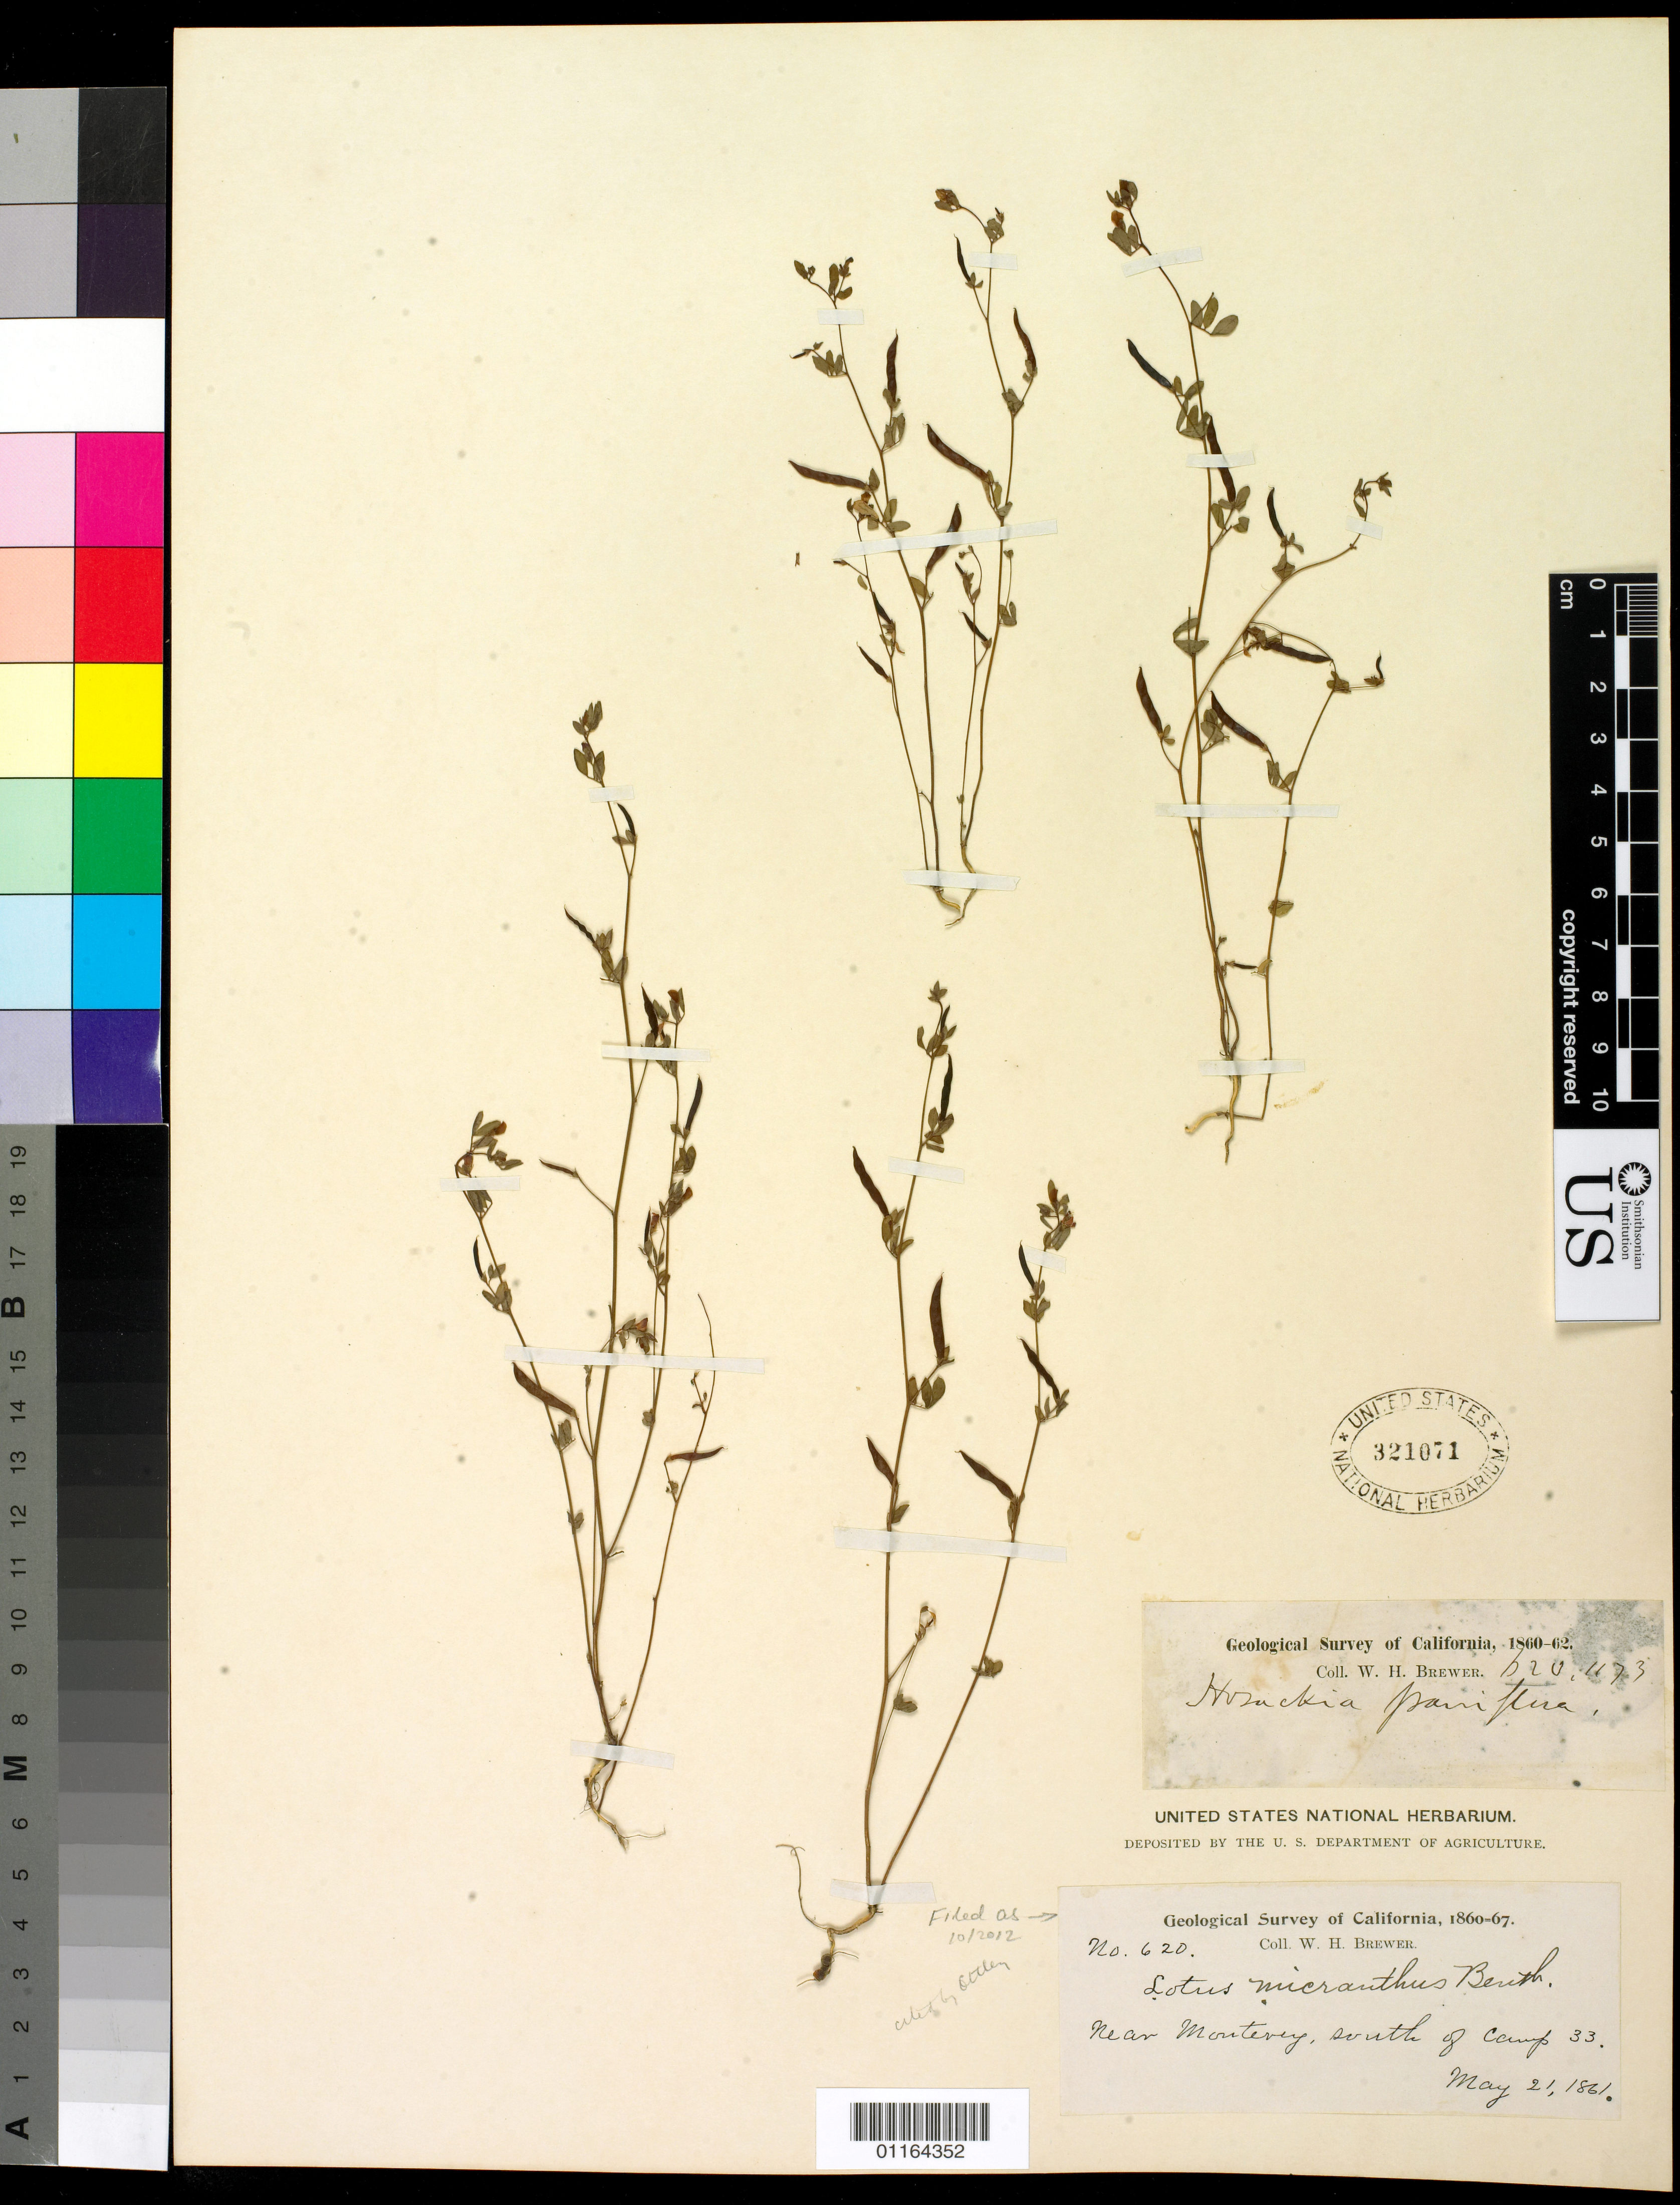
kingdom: Plantae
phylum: Tracheophyta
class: Magnoliopsida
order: Fabales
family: Fabaceae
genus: Syrmatium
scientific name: Syrmatium micranthum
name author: (Torr. & A. Gray) Greene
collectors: W. H. Brewer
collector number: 620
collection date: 1861-05-21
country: United States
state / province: California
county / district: Monterey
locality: Near Monterey, south of camp 33.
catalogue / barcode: US 321071